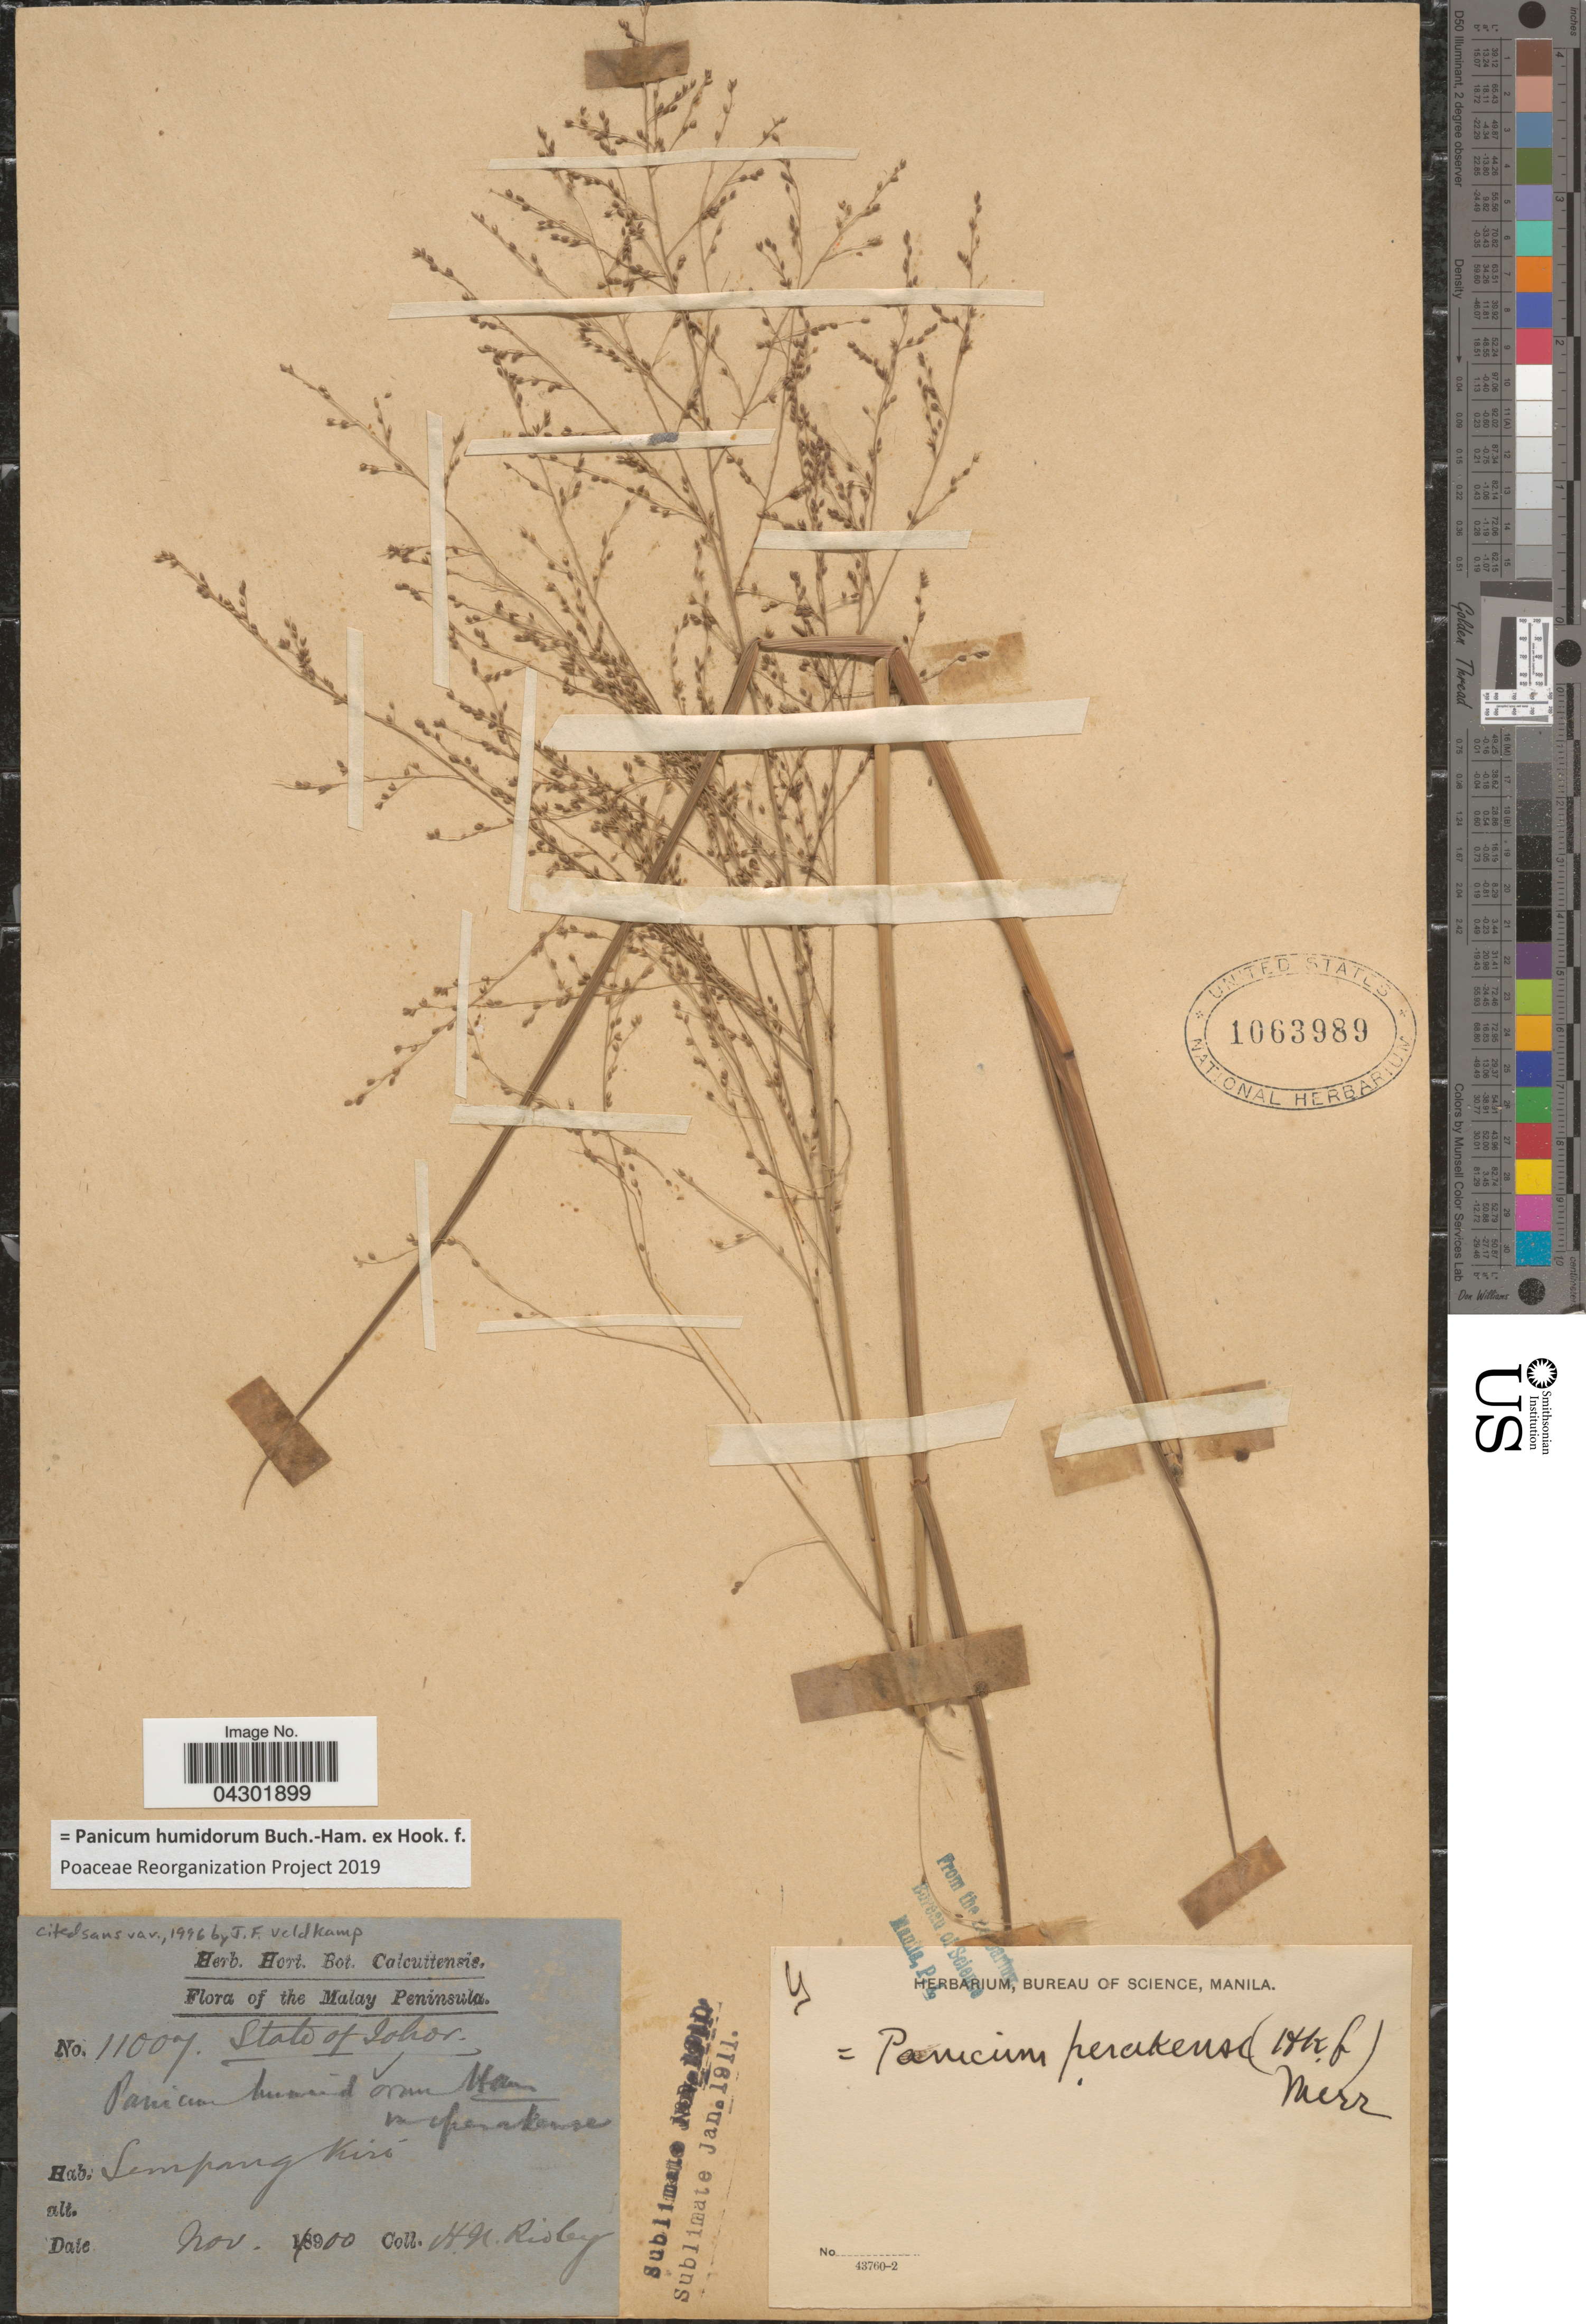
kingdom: Plantae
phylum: Tracheophyta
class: Liliopsida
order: Poales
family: Poaceae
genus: Panicum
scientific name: Panicum humidorum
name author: Buch.-Ham. ex Hook. f.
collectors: H. N. Ridley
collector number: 11007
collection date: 1900-11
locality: Malay Peninsula. Sempang Kiri.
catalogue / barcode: US 1063989